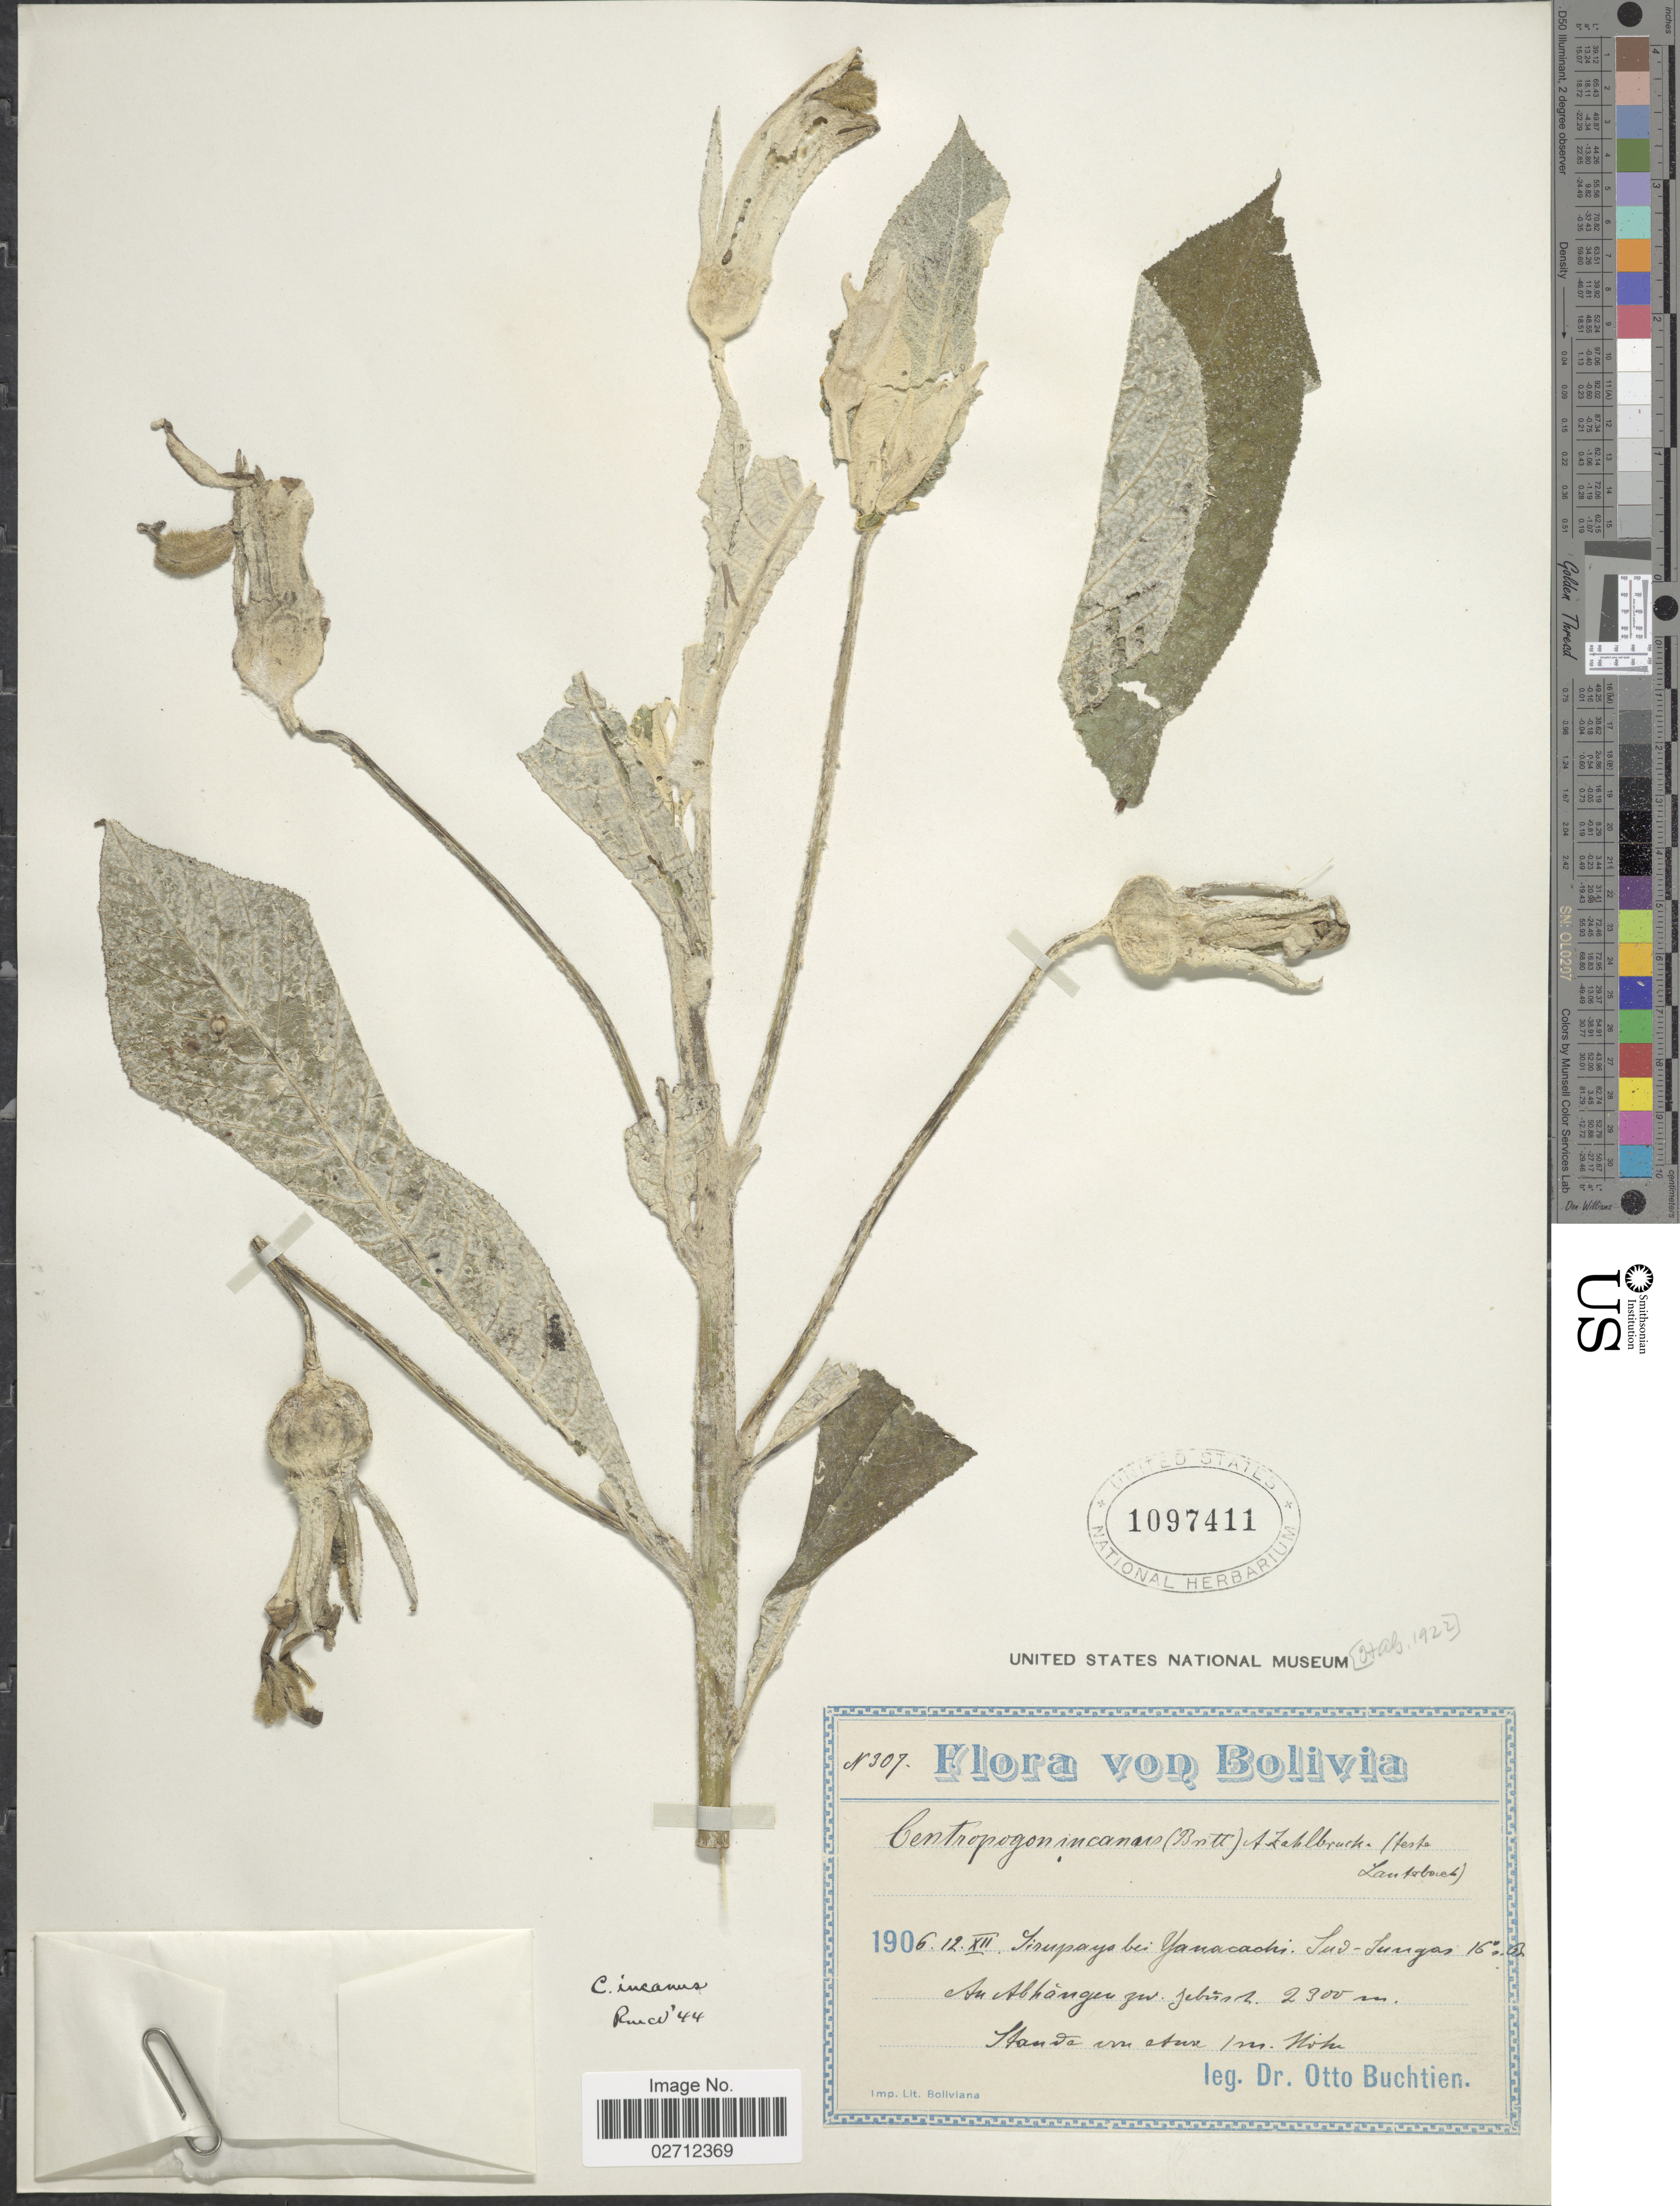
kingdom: Plantae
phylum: Tracheophyta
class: Magnoliopsida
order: Asterales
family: Campanulaceae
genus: Centropogon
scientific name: Centropogon incanus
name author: (Britton) Zahlbr.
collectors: O. Buchtien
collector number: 307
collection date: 1906-12-12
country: Bolivia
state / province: La Paz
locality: Sirupaya bei Yanacachi: Sud-Jungas 16°. Br.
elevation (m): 2300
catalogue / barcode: US 1097411